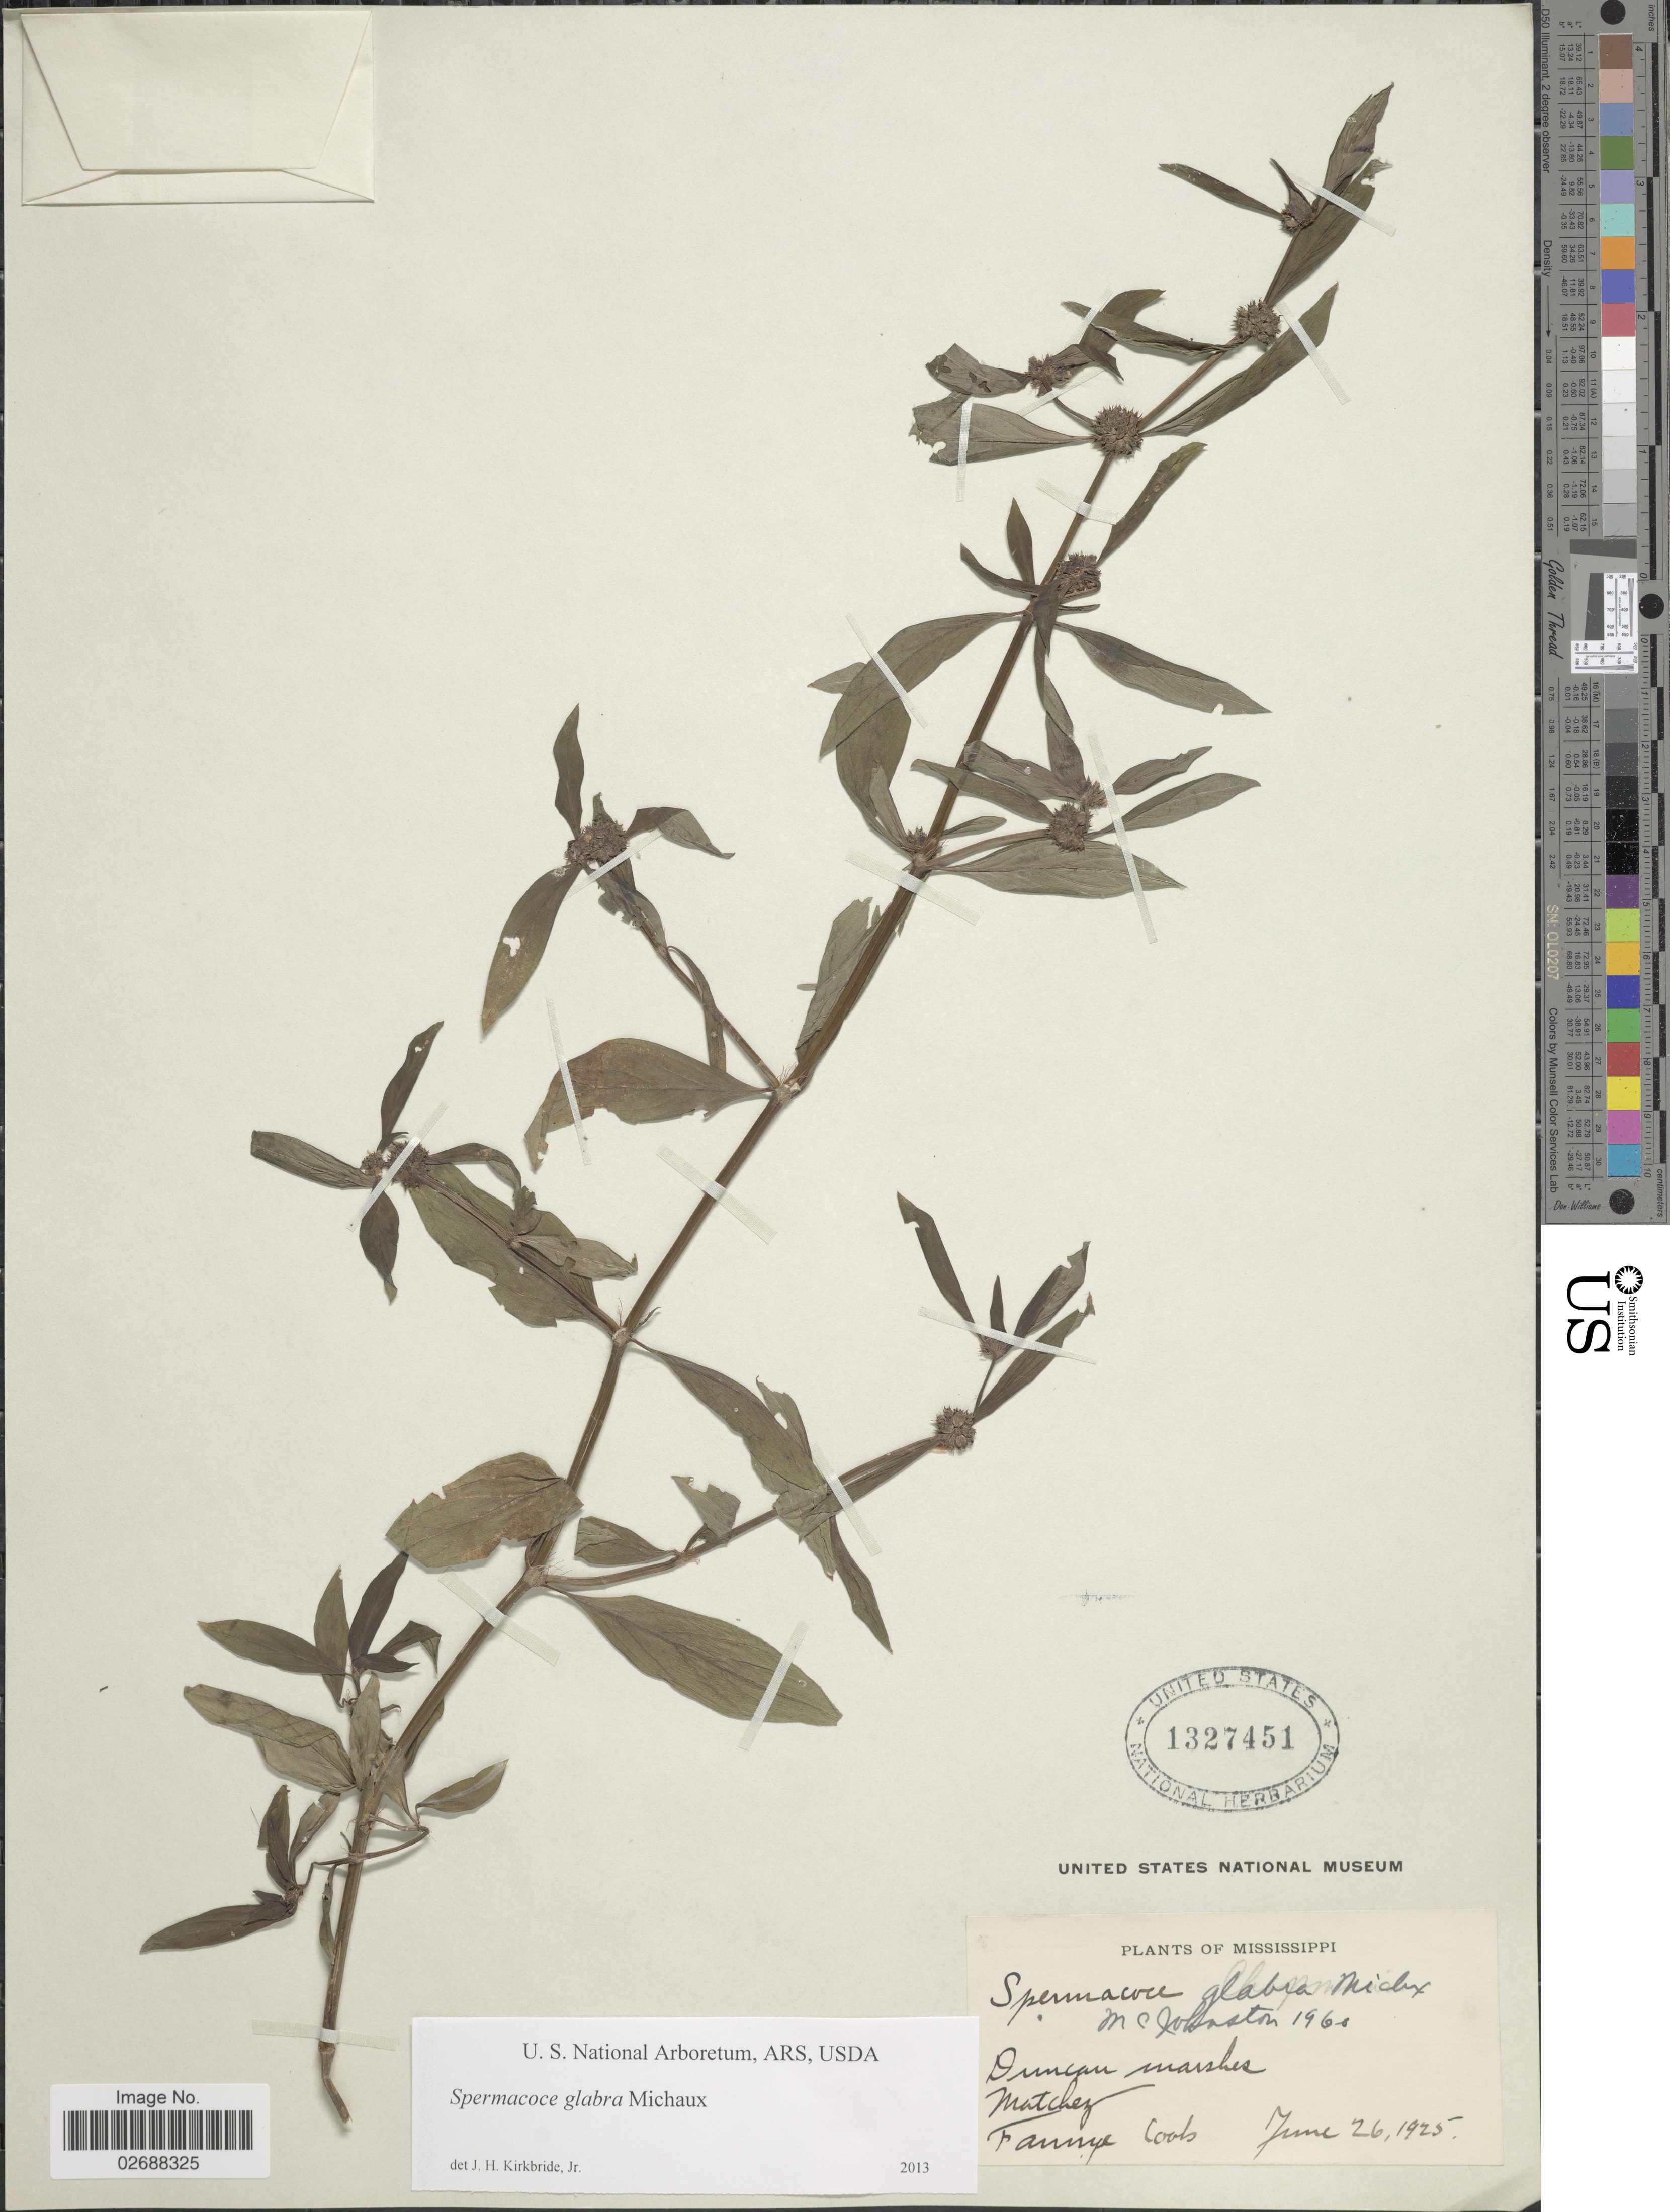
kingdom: Plantae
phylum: Tracheophyta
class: Magnoliopsida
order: Gentianales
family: Rubiaceae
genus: Spermacoce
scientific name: Spermacoce glabra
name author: Michx.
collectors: F. A. Cook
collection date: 1925-06-26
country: United States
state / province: Mississippi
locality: Duncan marshes. Matchez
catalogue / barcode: US 1327451